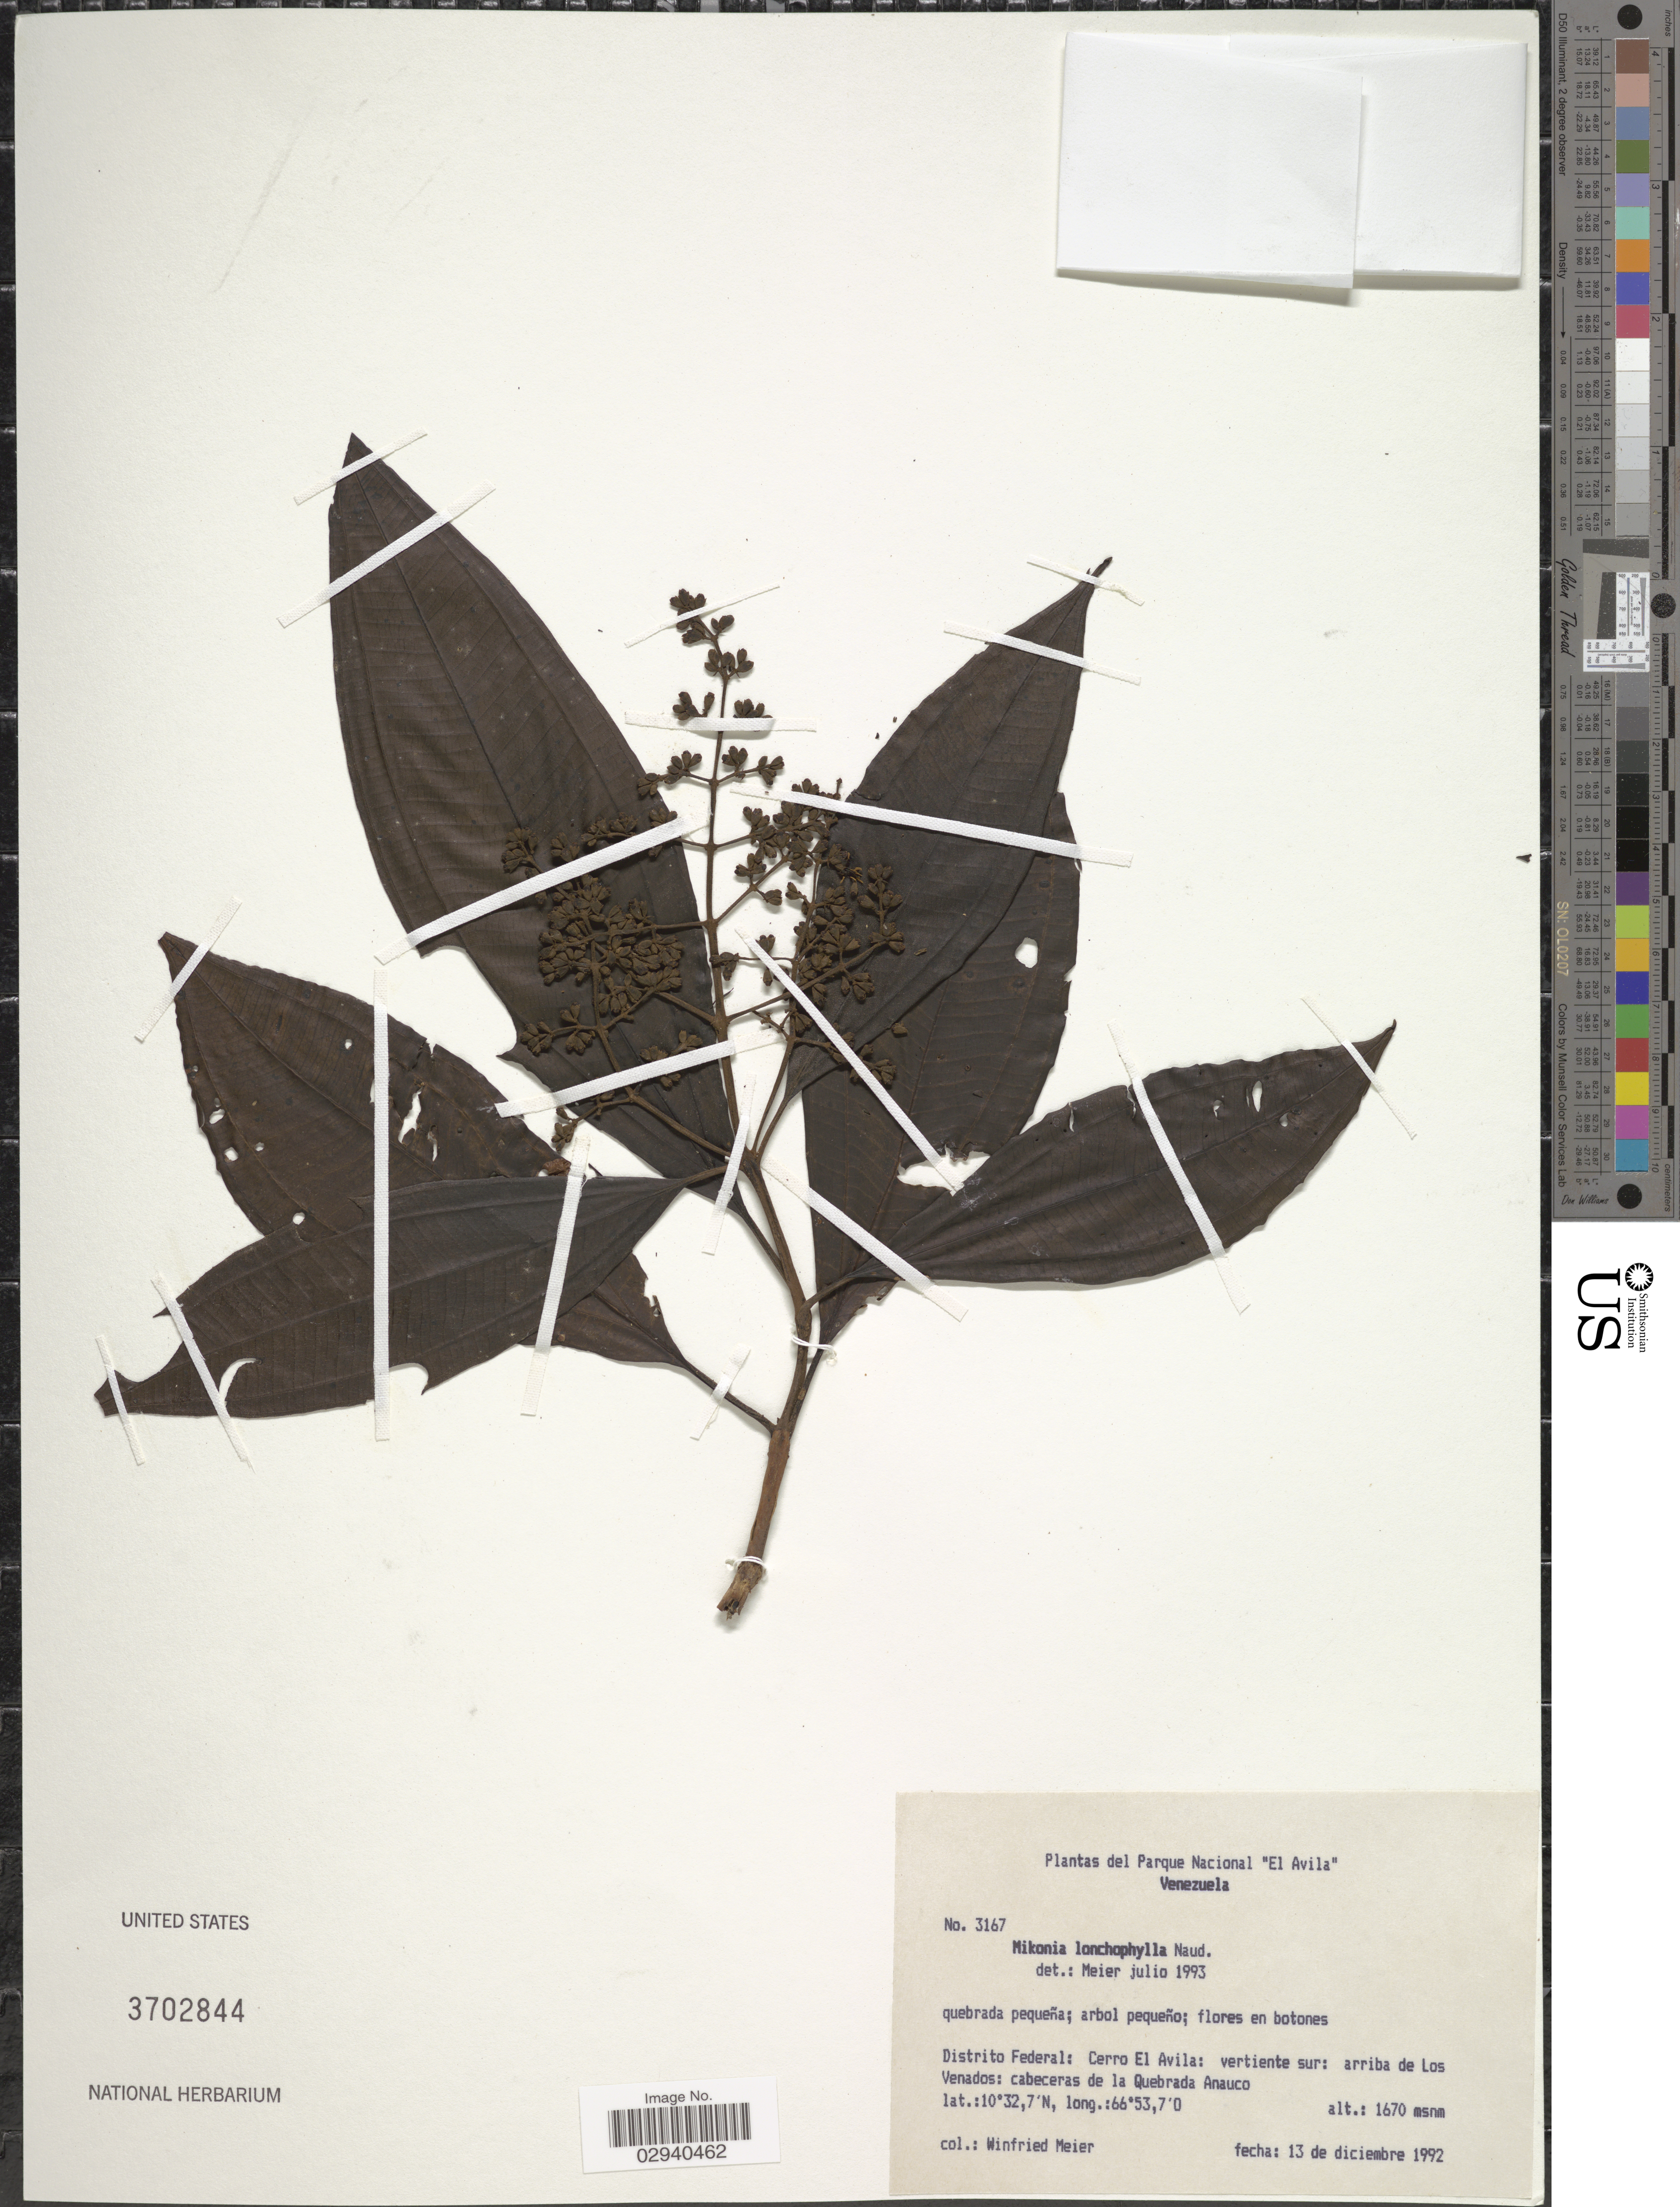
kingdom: Plantae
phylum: Tracheophyta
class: Magnoliopsida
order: Myrtales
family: Melastomataceae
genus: Miconia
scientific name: Miconia lonchophylla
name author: Naudin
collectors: W. Meier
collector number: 3167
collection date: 1992-12-13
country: Venezuela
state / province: Miranda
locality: Distrito Federal: Cerro El Avila: vertiente sur: arriba de Los Venados: cabeceras de la Quebrada Anauco.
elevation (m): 1670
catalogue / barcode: US 3702844